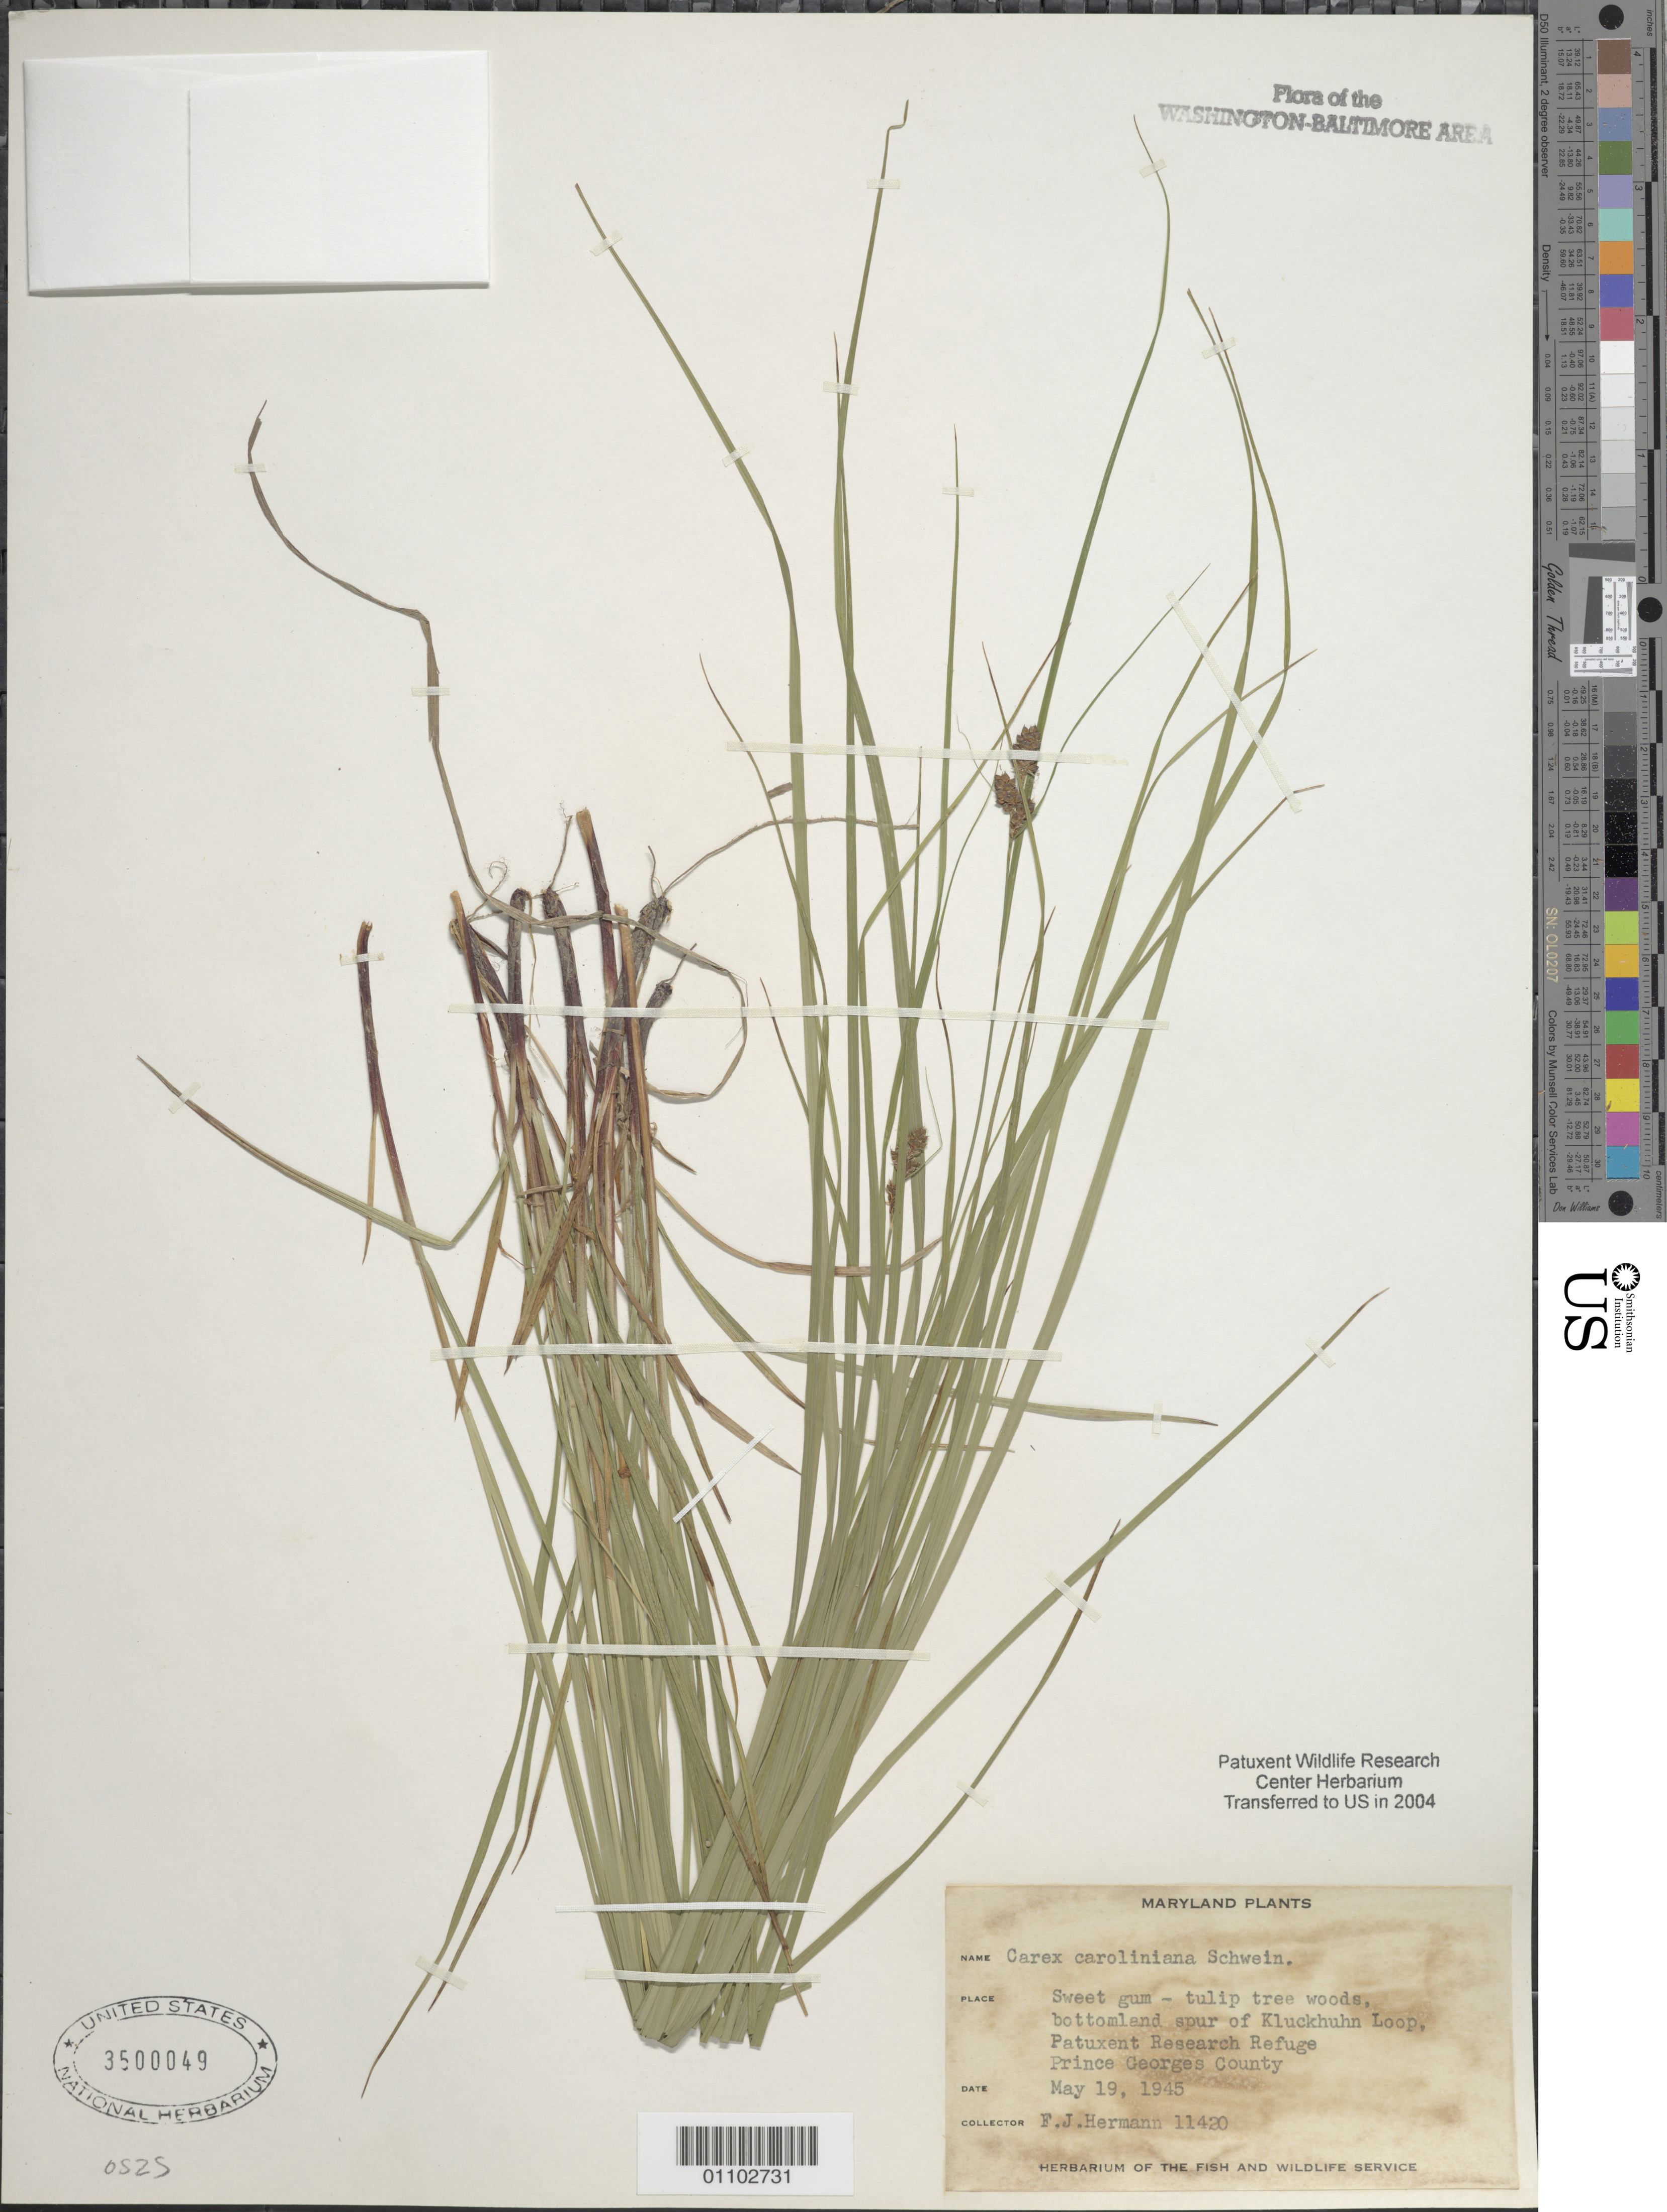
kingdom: Plantae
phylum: Tracheophyta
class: Liliopsida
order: Poales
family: Cyperaceae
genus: Carex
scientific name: Carex caroliniana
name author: Schwein.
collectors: F. J. Hermann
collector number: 11420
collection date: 1945-05-19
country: United States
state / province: Maryland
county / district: Prince George's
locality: Bottomland spur of Kluckhuhn Loop, Patuxent Research Refuge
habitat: Sweet gum-tulip tree woods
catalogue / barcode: US 3500049